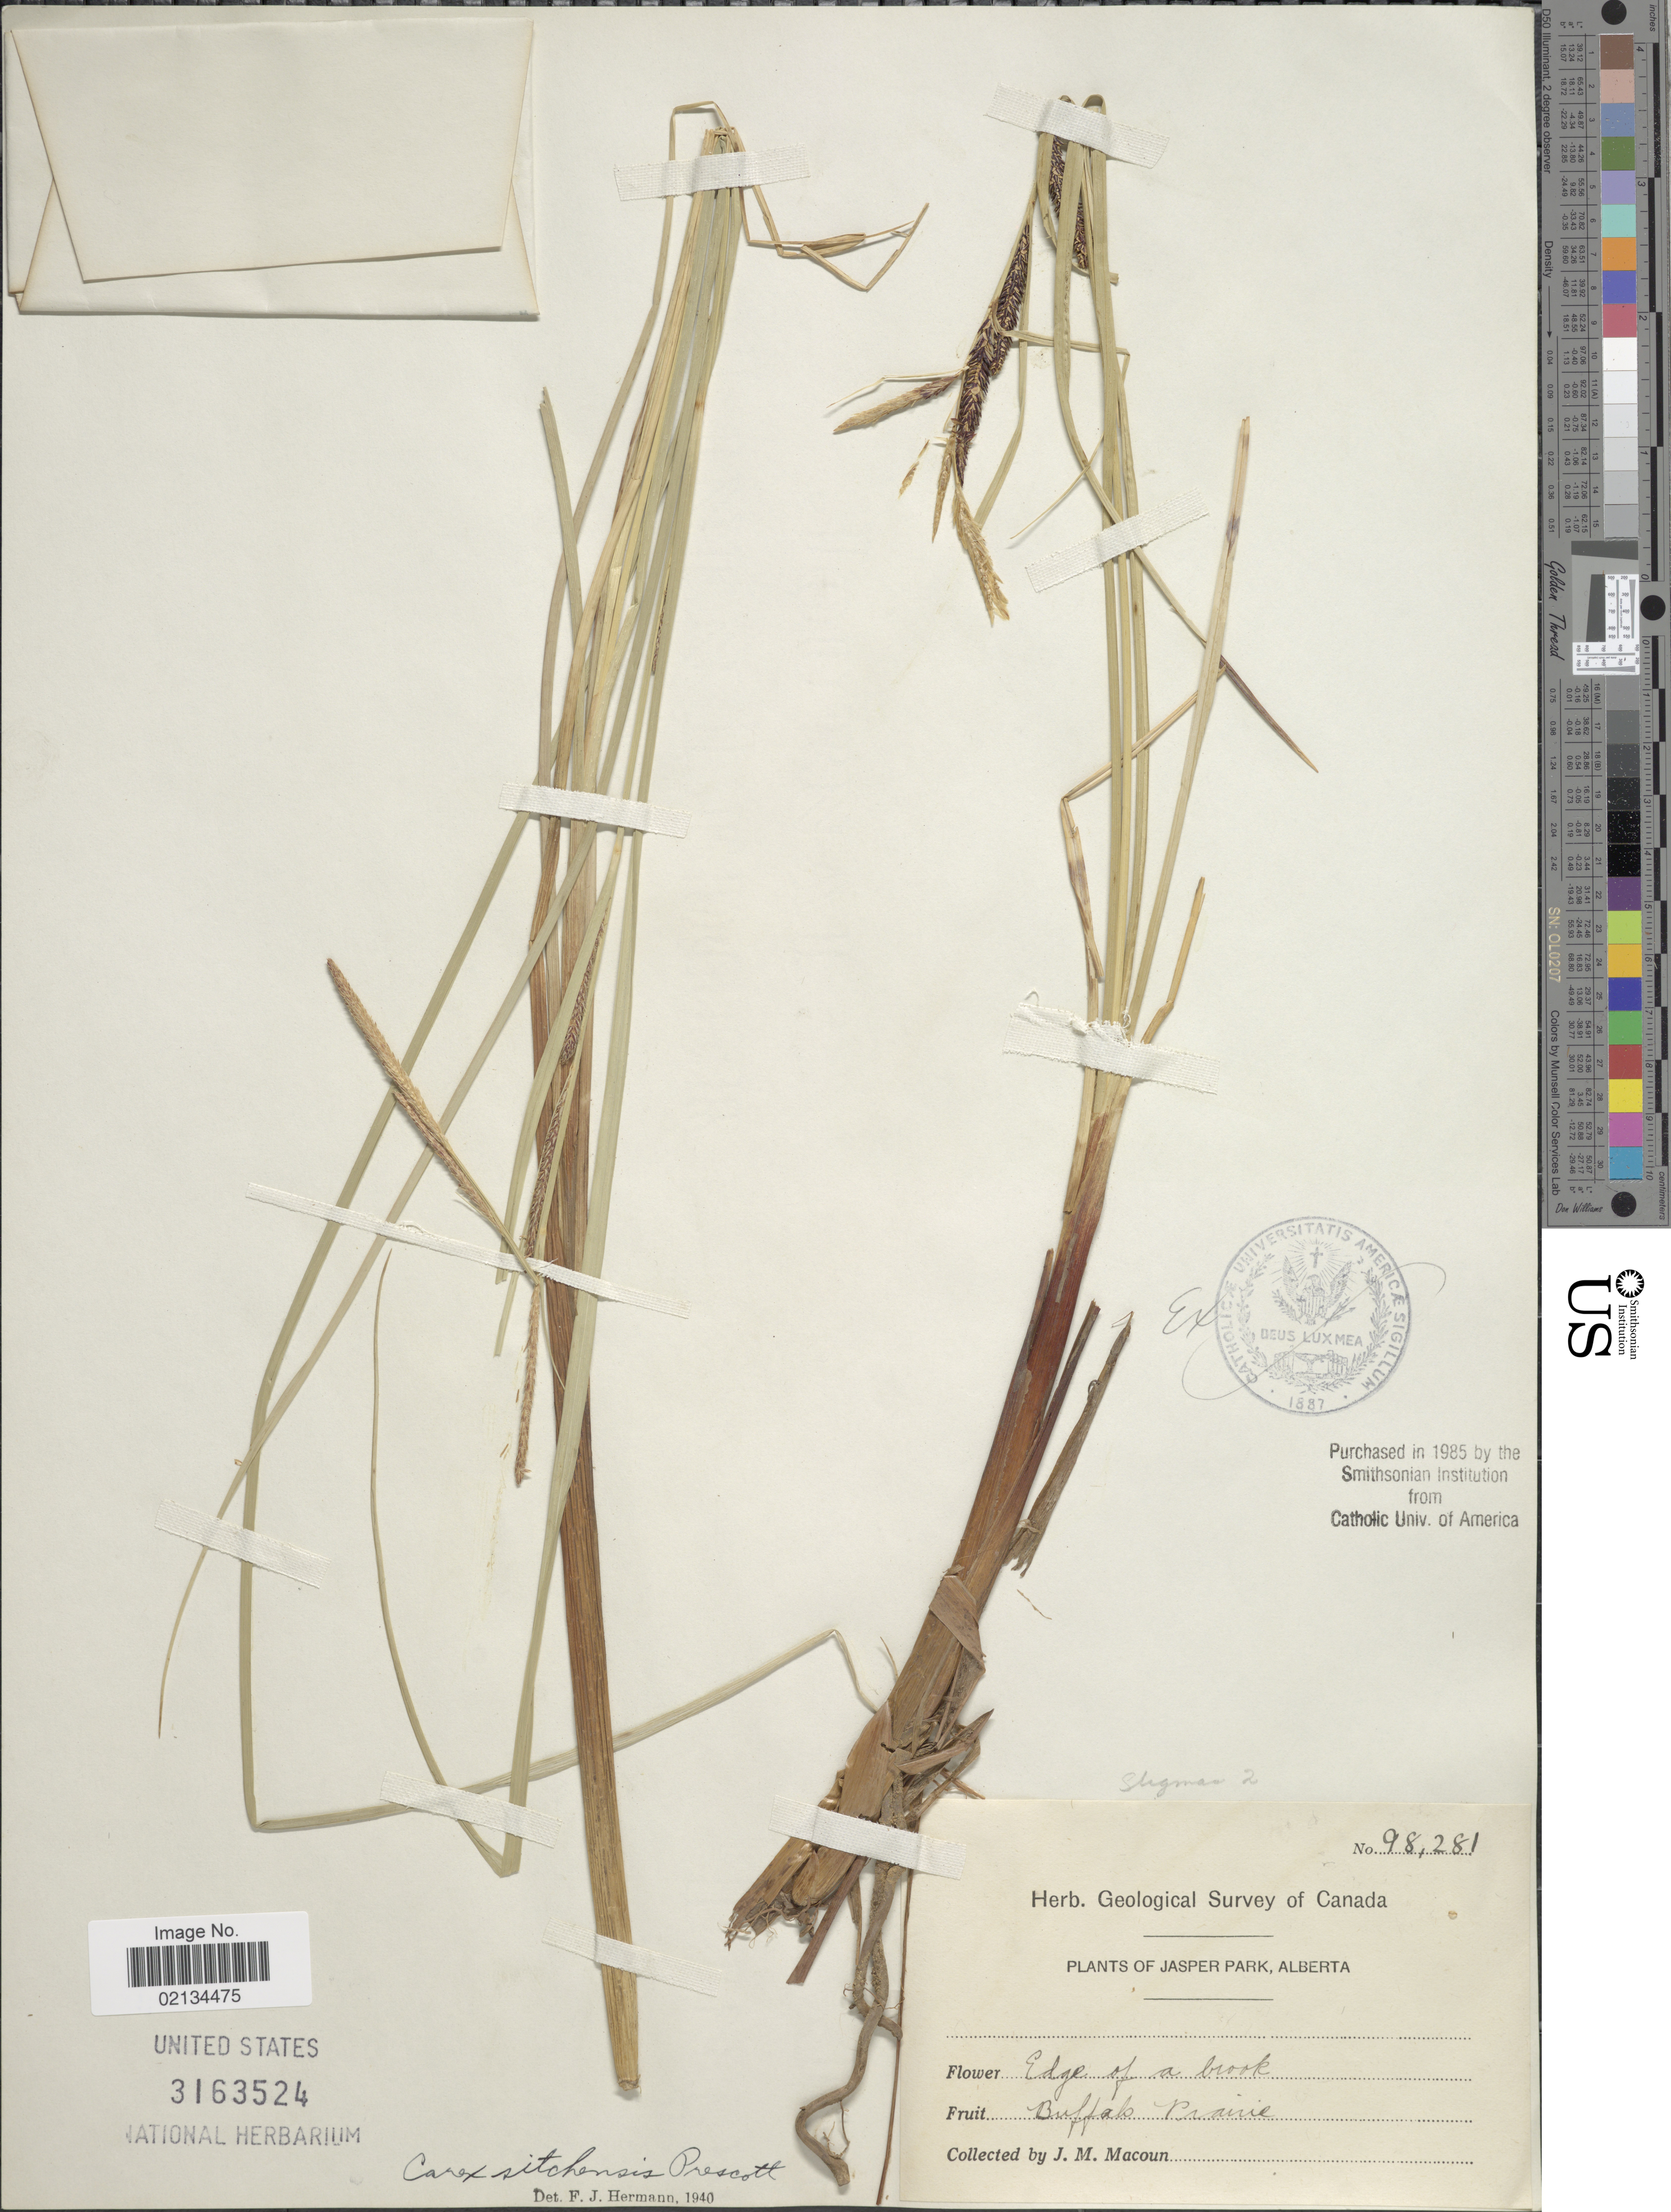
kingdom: Plantae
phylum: Tracheophyta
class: Liliopsida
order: Poales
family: Cyperaceae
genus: Carex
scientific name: Carex aquatilis var. dives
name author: (Holm) Kük.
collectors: J. M. Macoun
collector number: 98281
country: Canada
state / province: Alberta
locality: Jasper Creek, edge of a brook, Buffalo Prairie.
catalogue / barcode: US 3163524